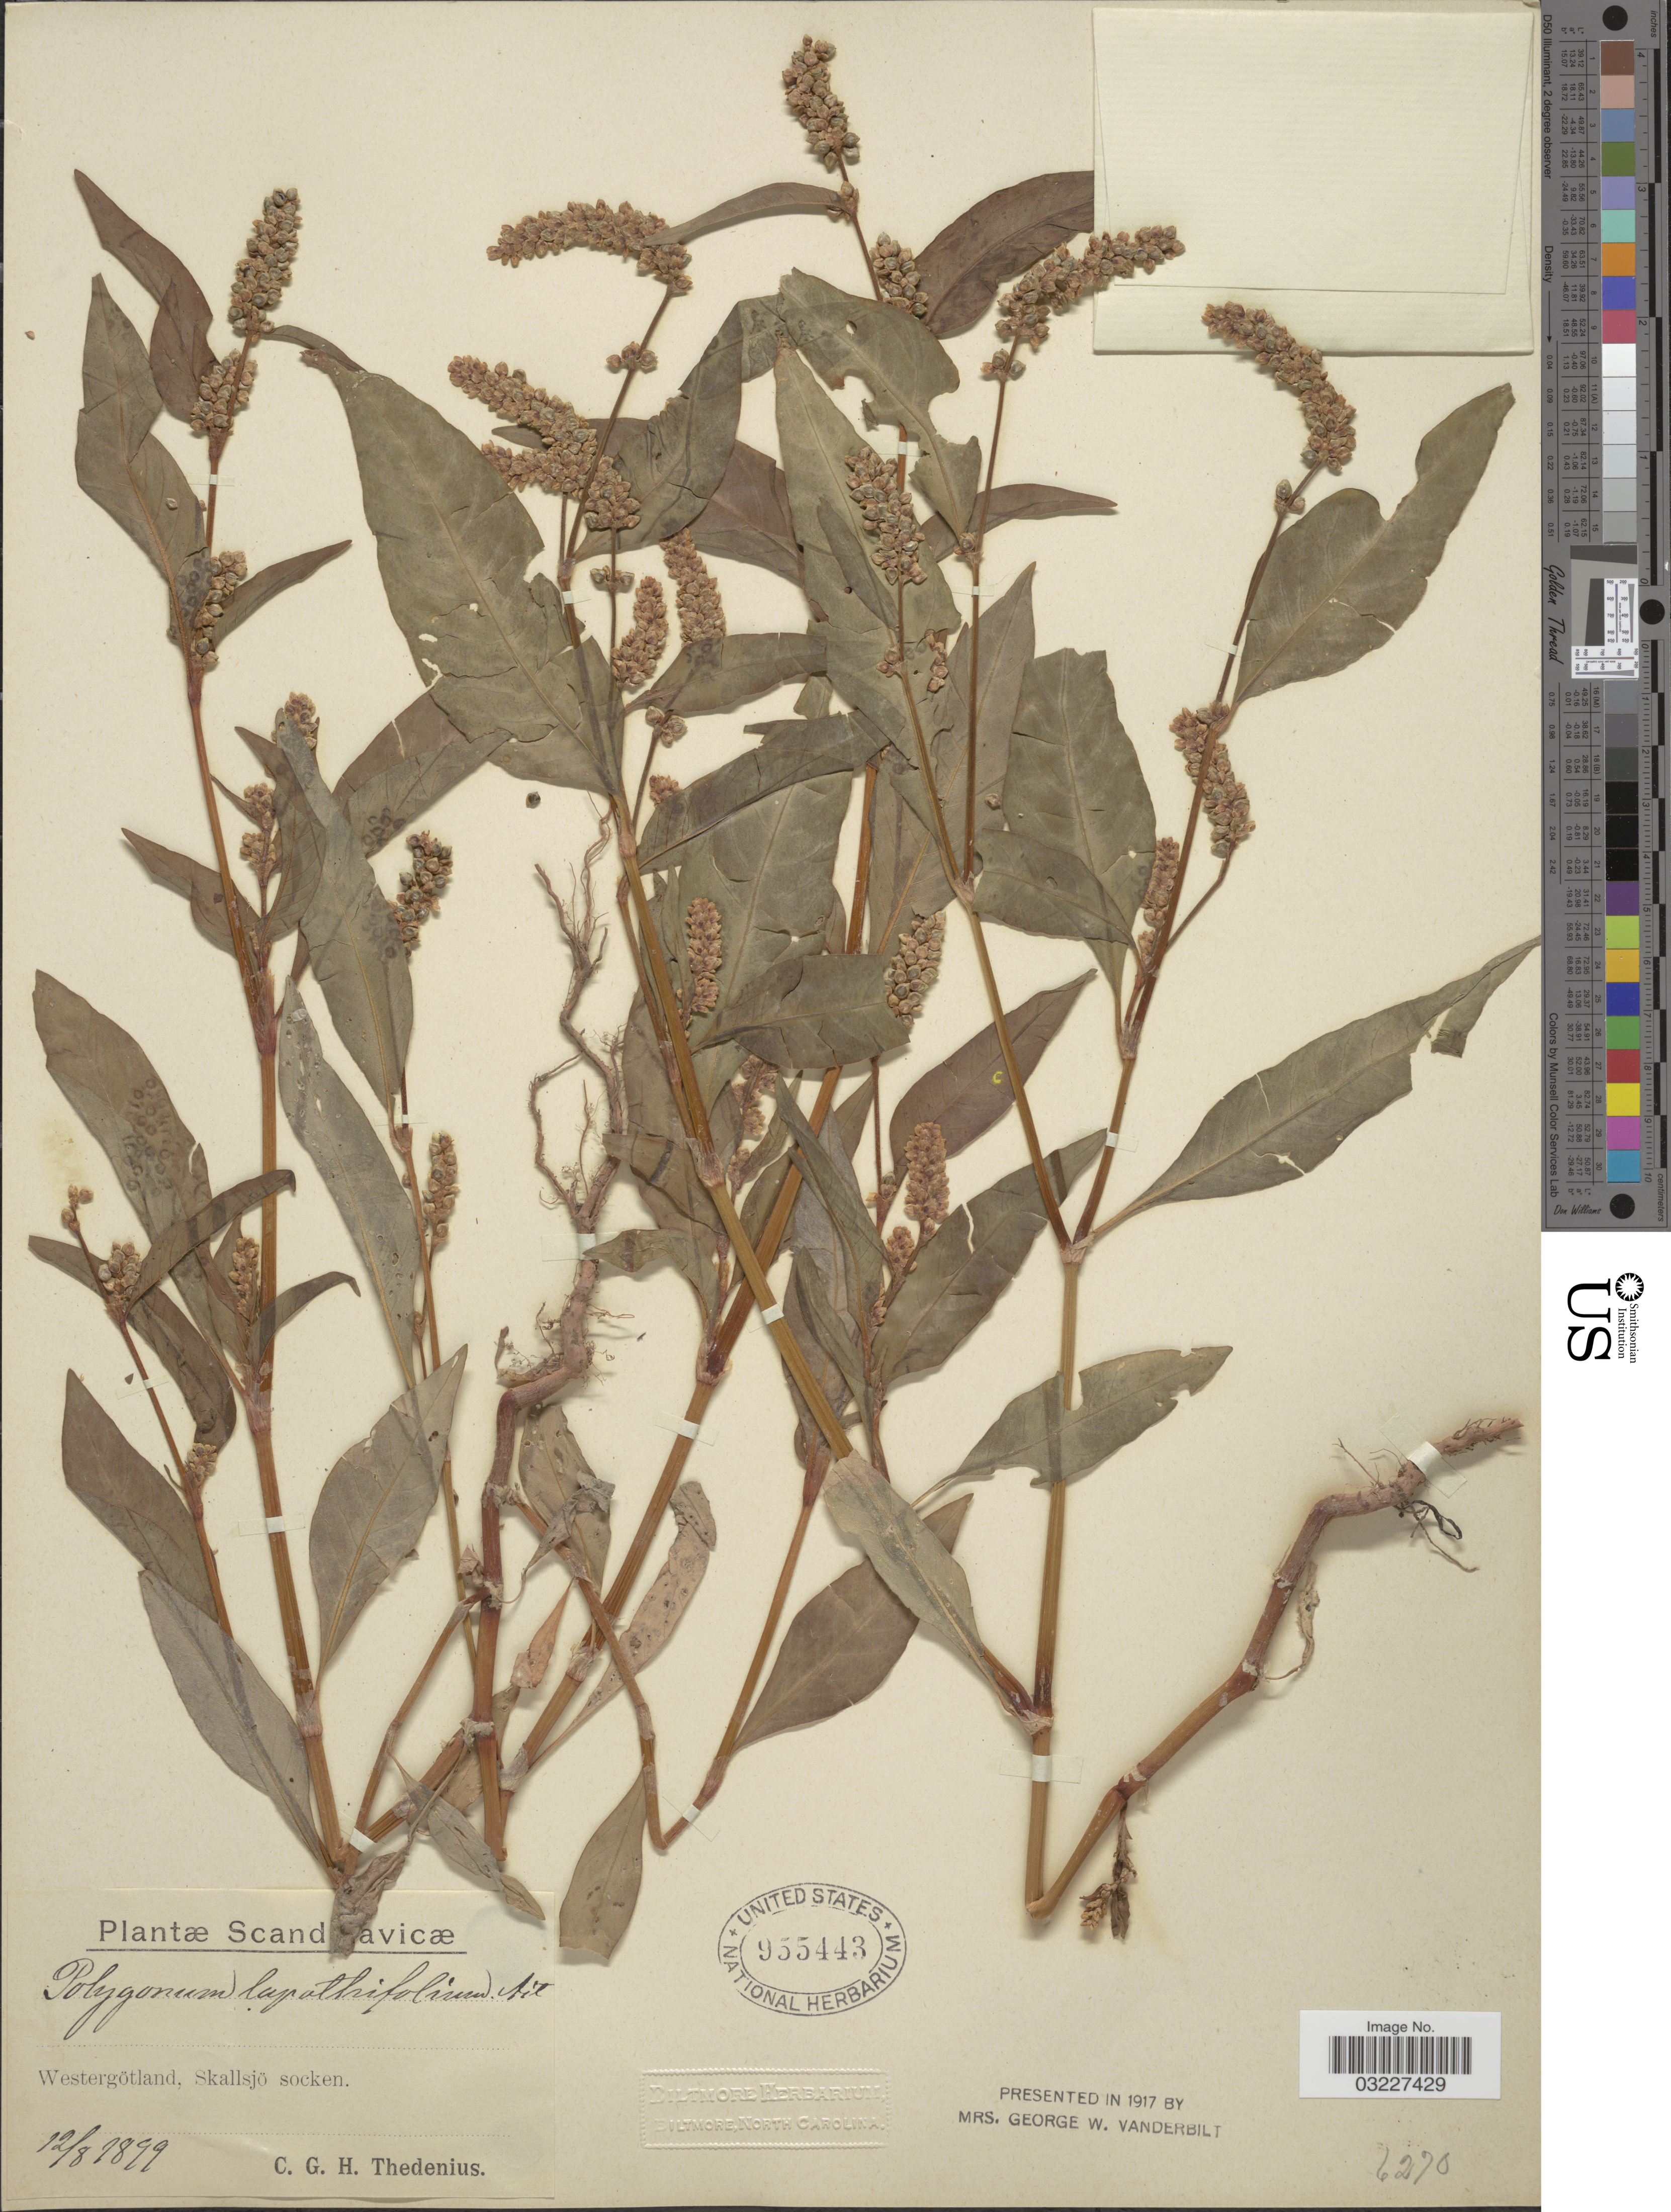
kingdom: Plantae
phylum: Tracheophyta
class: Magnoliopsida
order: Caryophyllales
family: Polygonaceae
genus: Polygonum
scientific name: Polygonum lapathifolium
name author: L.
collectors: C. Thedenius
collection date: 1899-08-12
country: Sweden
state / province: Västra Götaland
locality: Scand [illegible text]avicæ, Westergötland, Skallsjö socken.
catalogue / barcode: US 955443